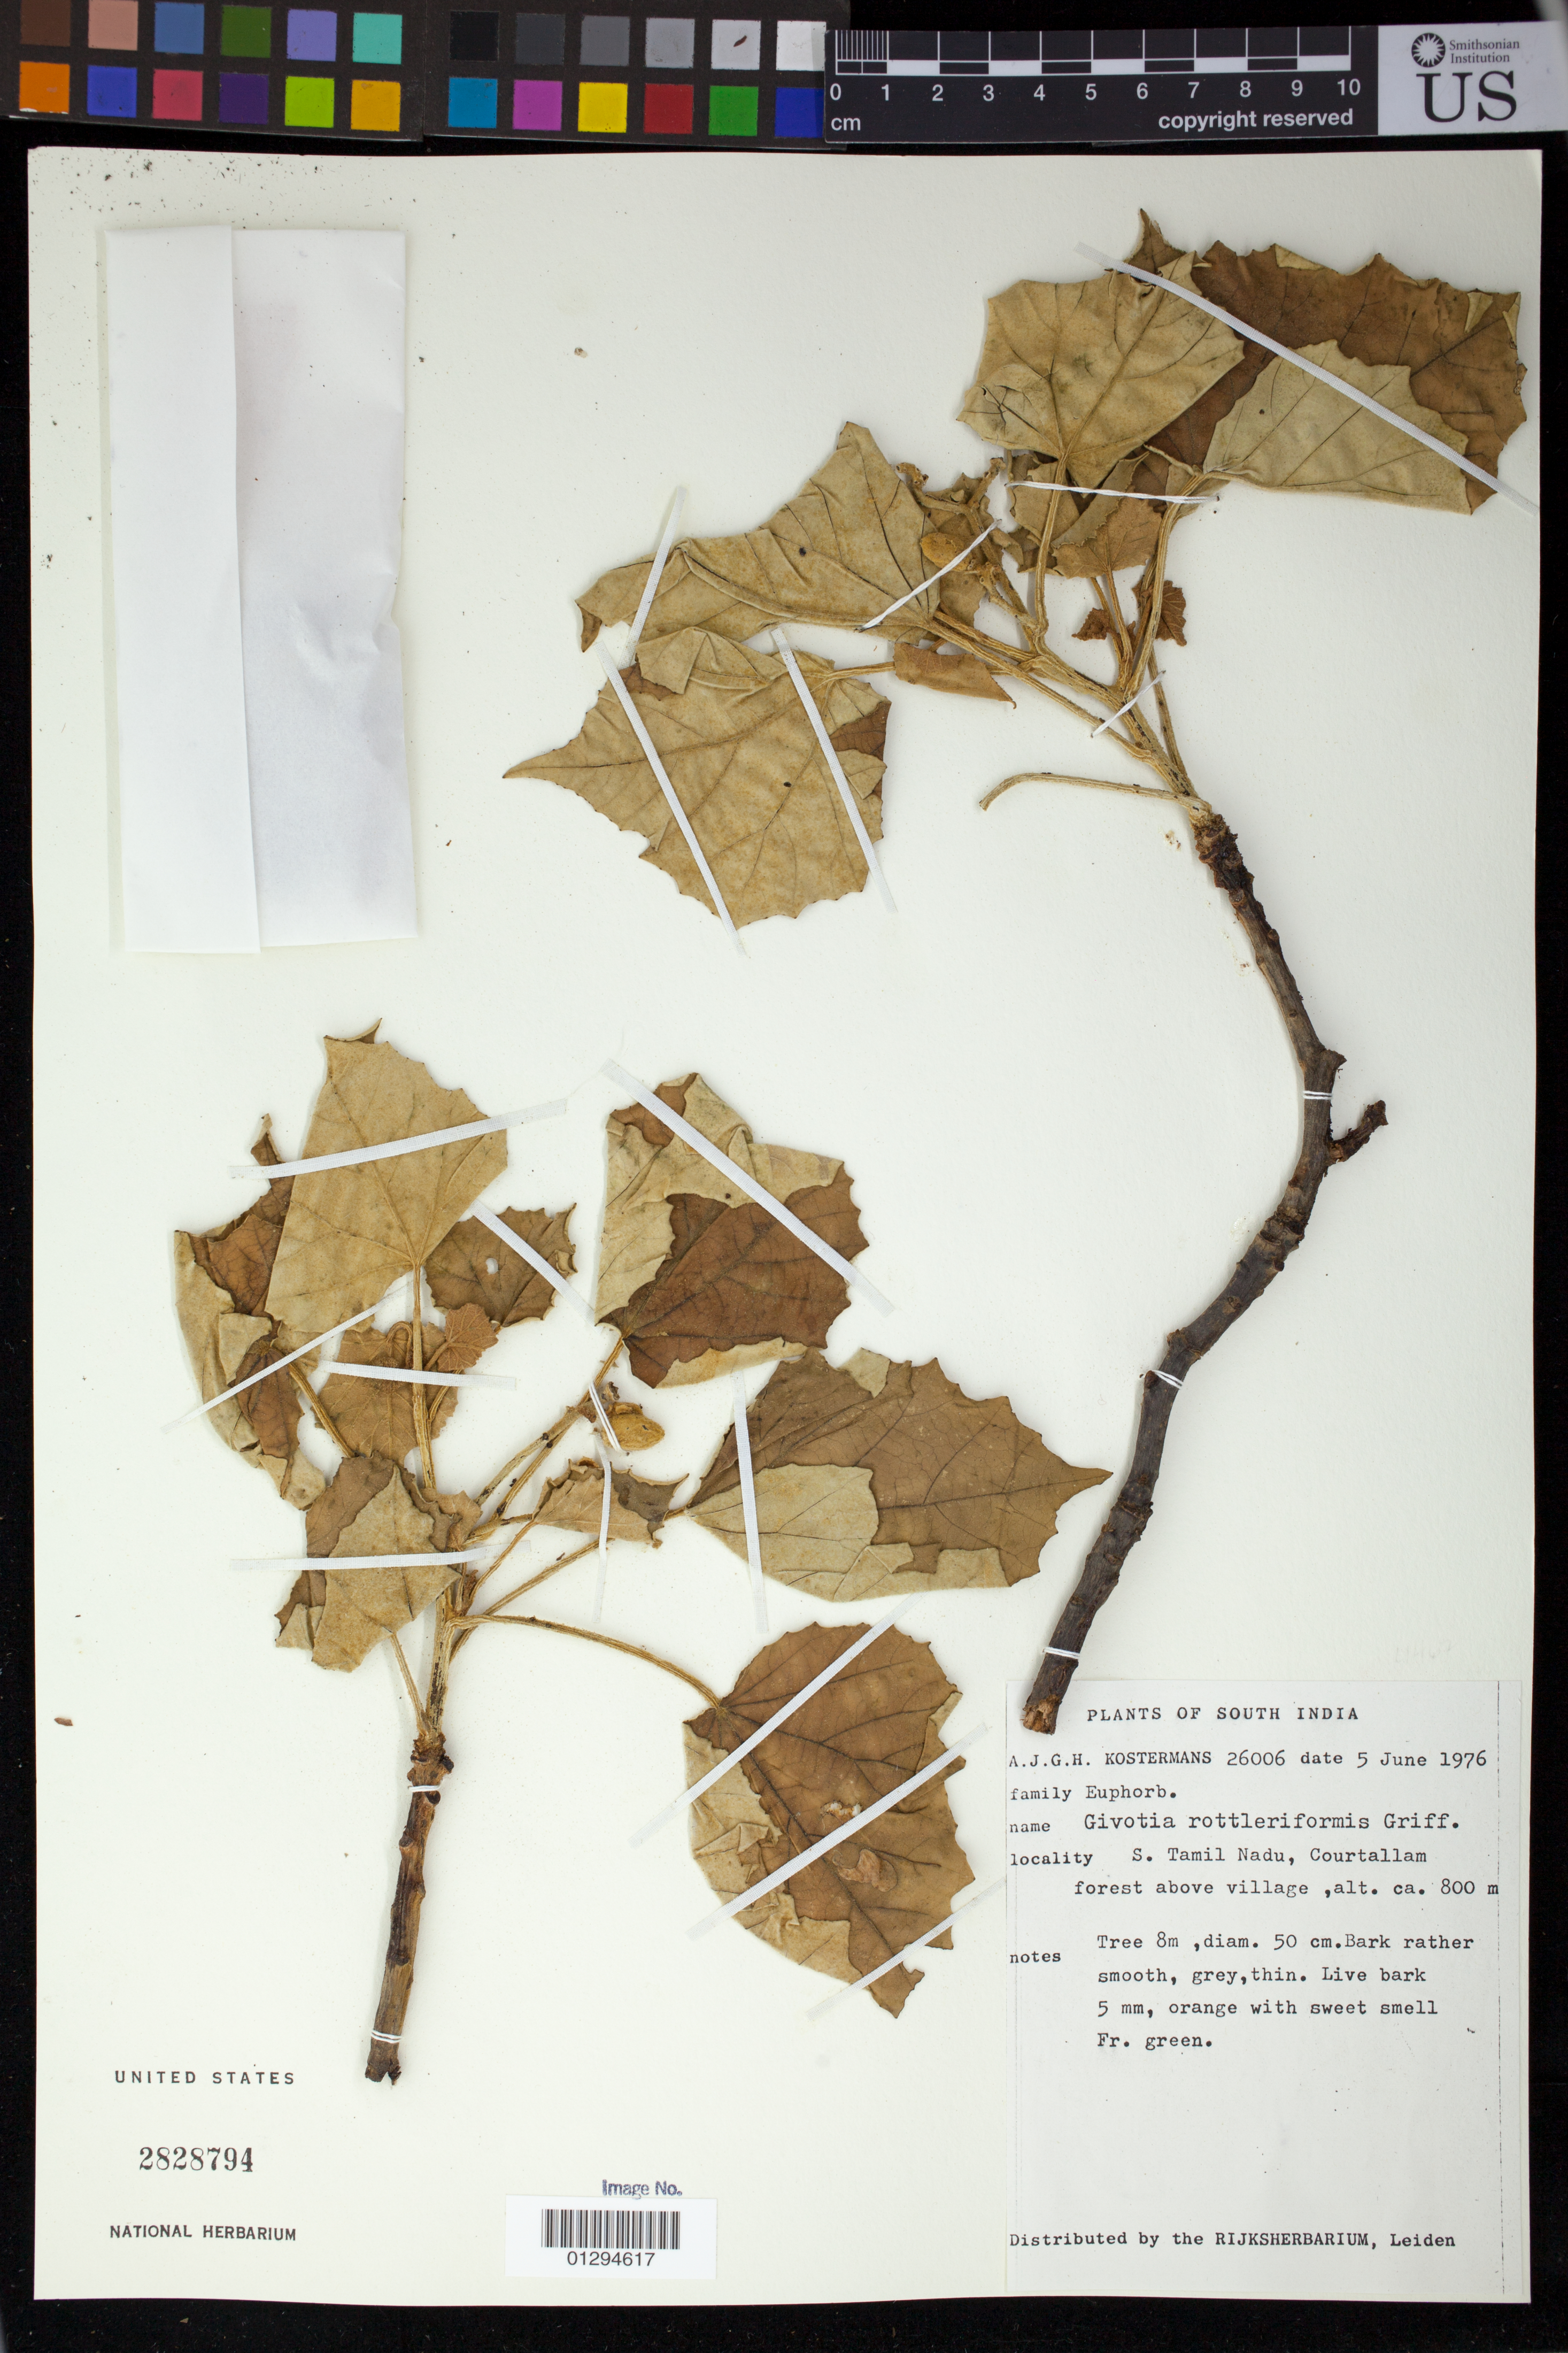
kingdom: Plantae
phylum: Tracheophyta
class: Magnoliopsida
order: Malpighiales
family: Euphorbiaceae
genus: Givotia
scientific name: Givotia rottleriformis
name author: Griff. ex Wight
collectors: A. J. G. Kostermans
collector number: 26006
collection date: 1976-06-05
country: India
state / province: Tamil Nadu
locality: S. Tamil Nadu, Courtallam.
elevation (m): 800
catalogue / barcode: US 2828794